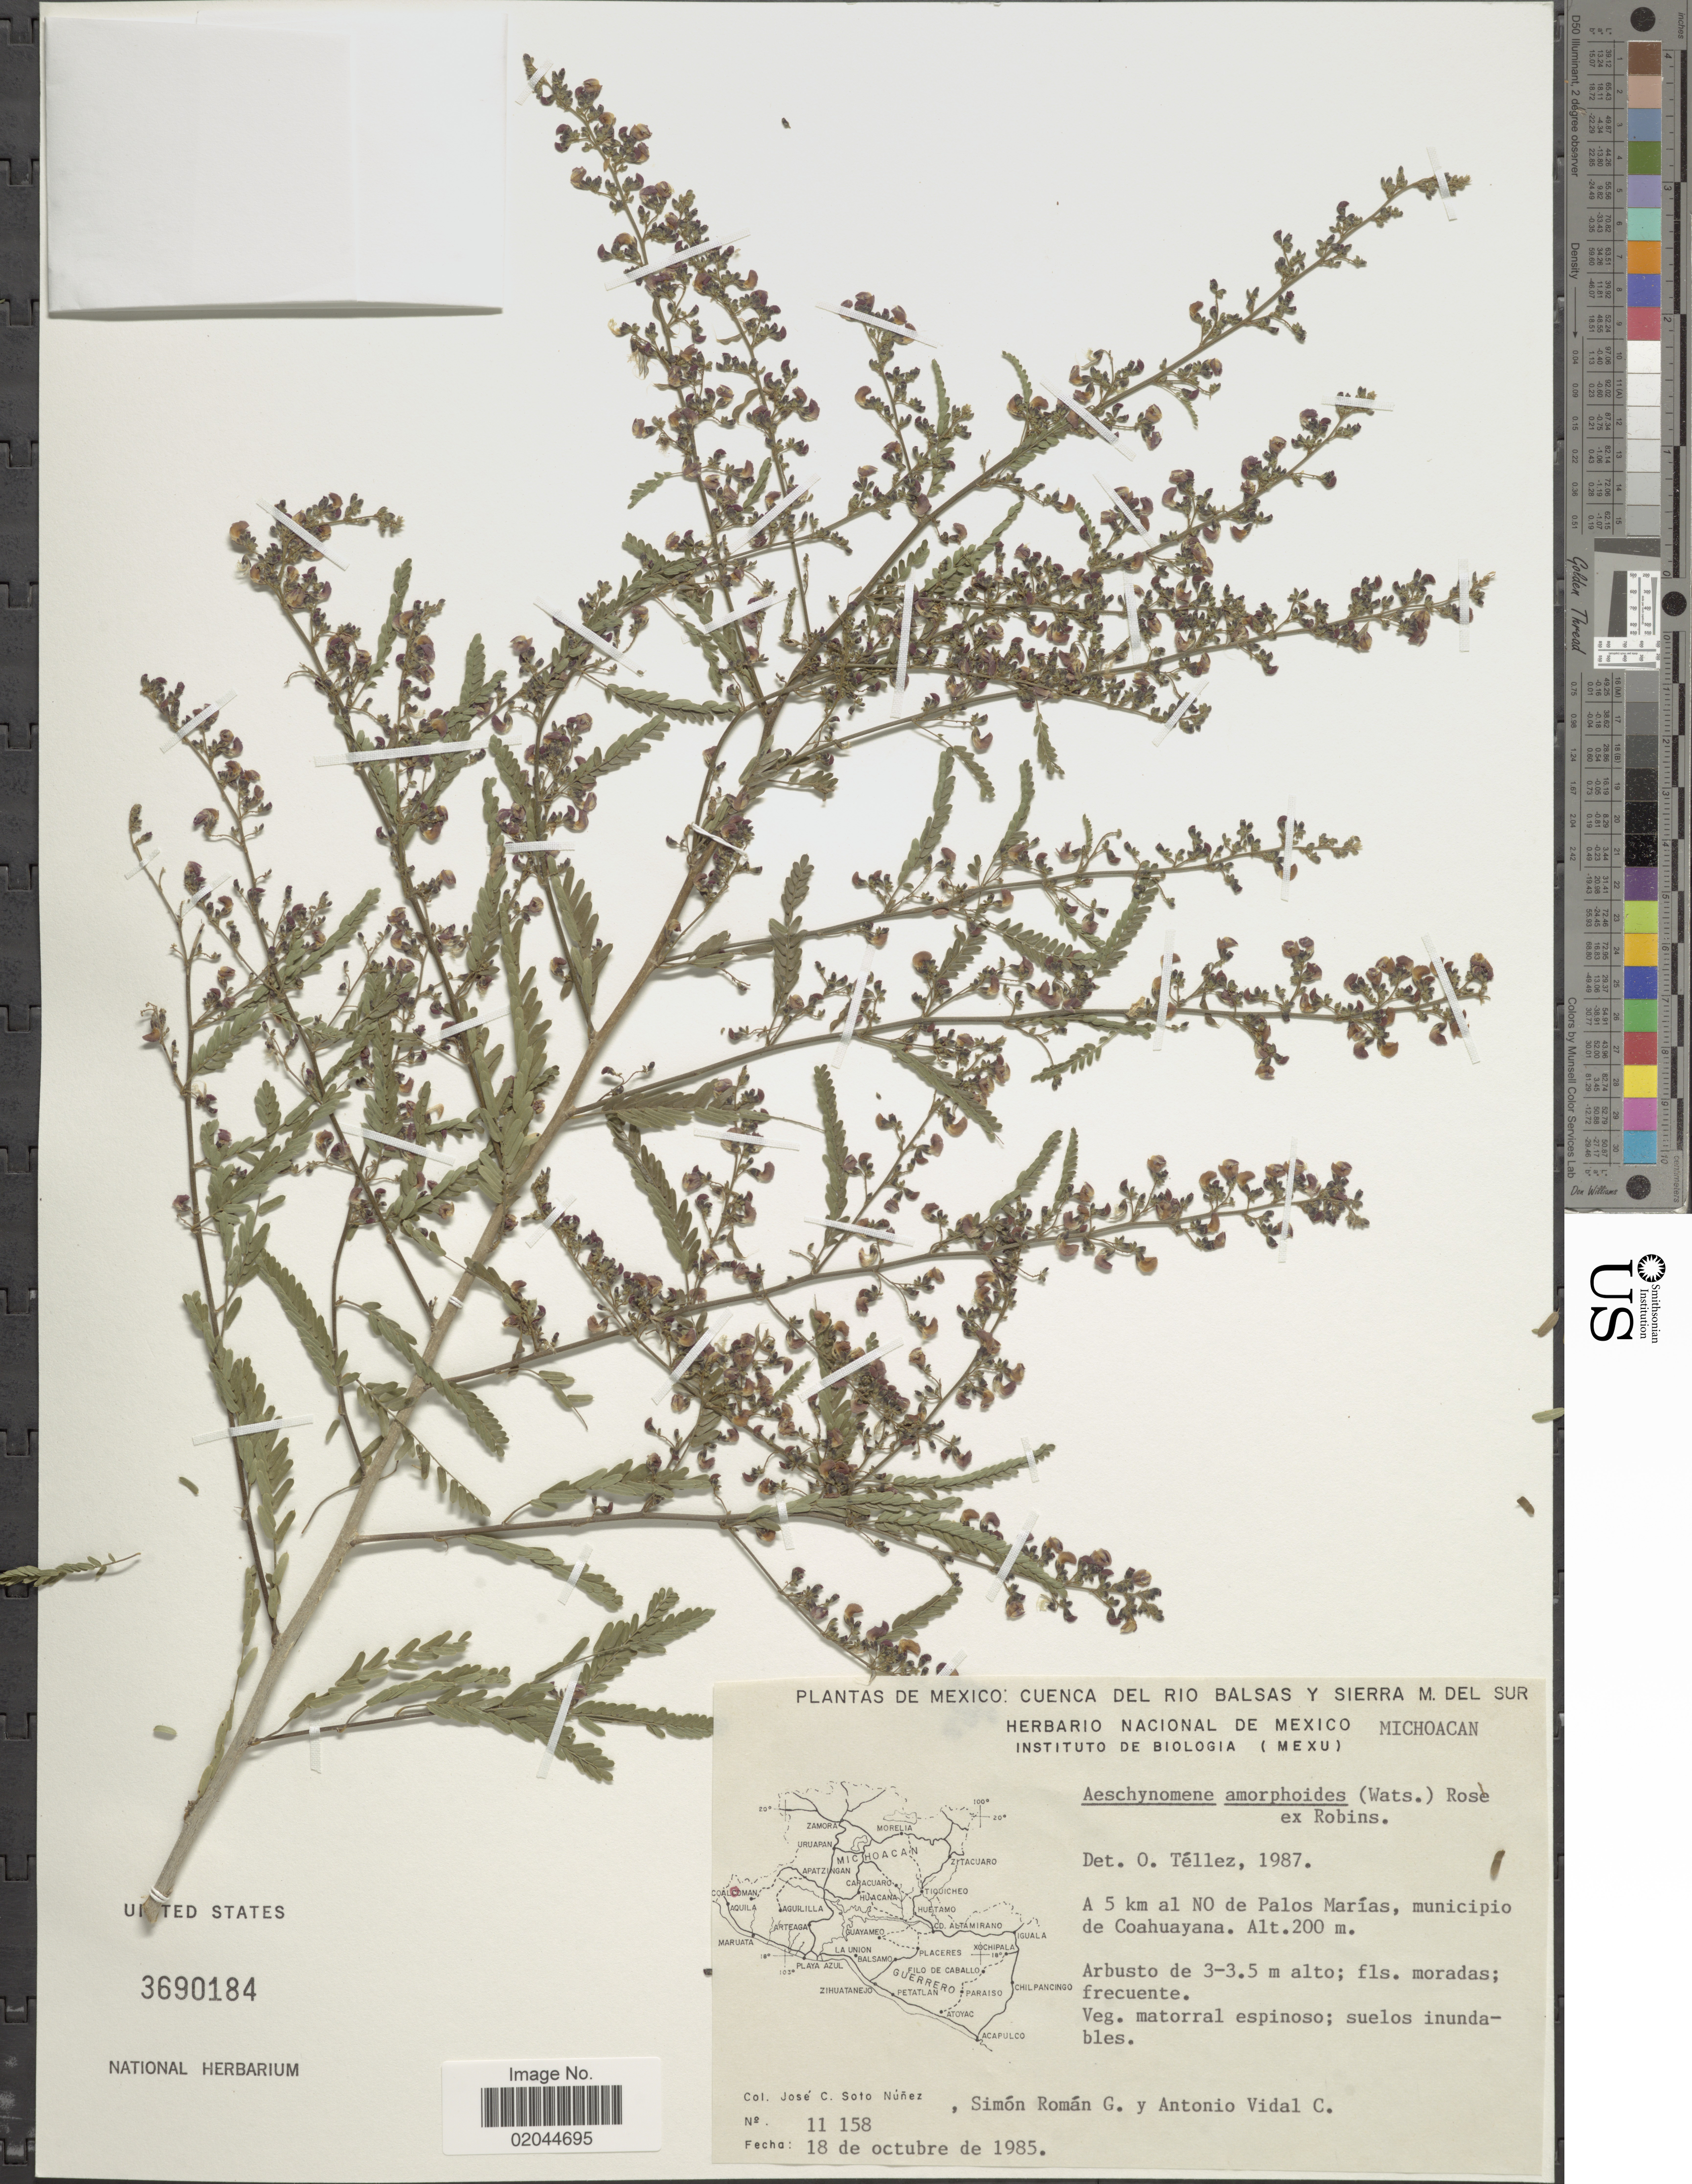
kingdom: Plantae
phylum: Tracheophyta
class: Magnoliopsida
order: Fabales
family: Fabaceae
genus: Aeschynomene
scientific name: Aeschynomene amorphoides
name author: (S. Watson) Rose ex B.L. Rob.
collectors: J. Soto, S. Román G. & A. Vidal C.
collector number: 11158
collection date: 1985-10-18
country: Mexico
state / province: Michoacán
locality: Cuenca del Rio Balsas y Sierra M. Del Sur, a 5 km al NO Palos Marias, municipio de Coahuayana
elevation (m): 200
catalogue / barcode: US 3690184